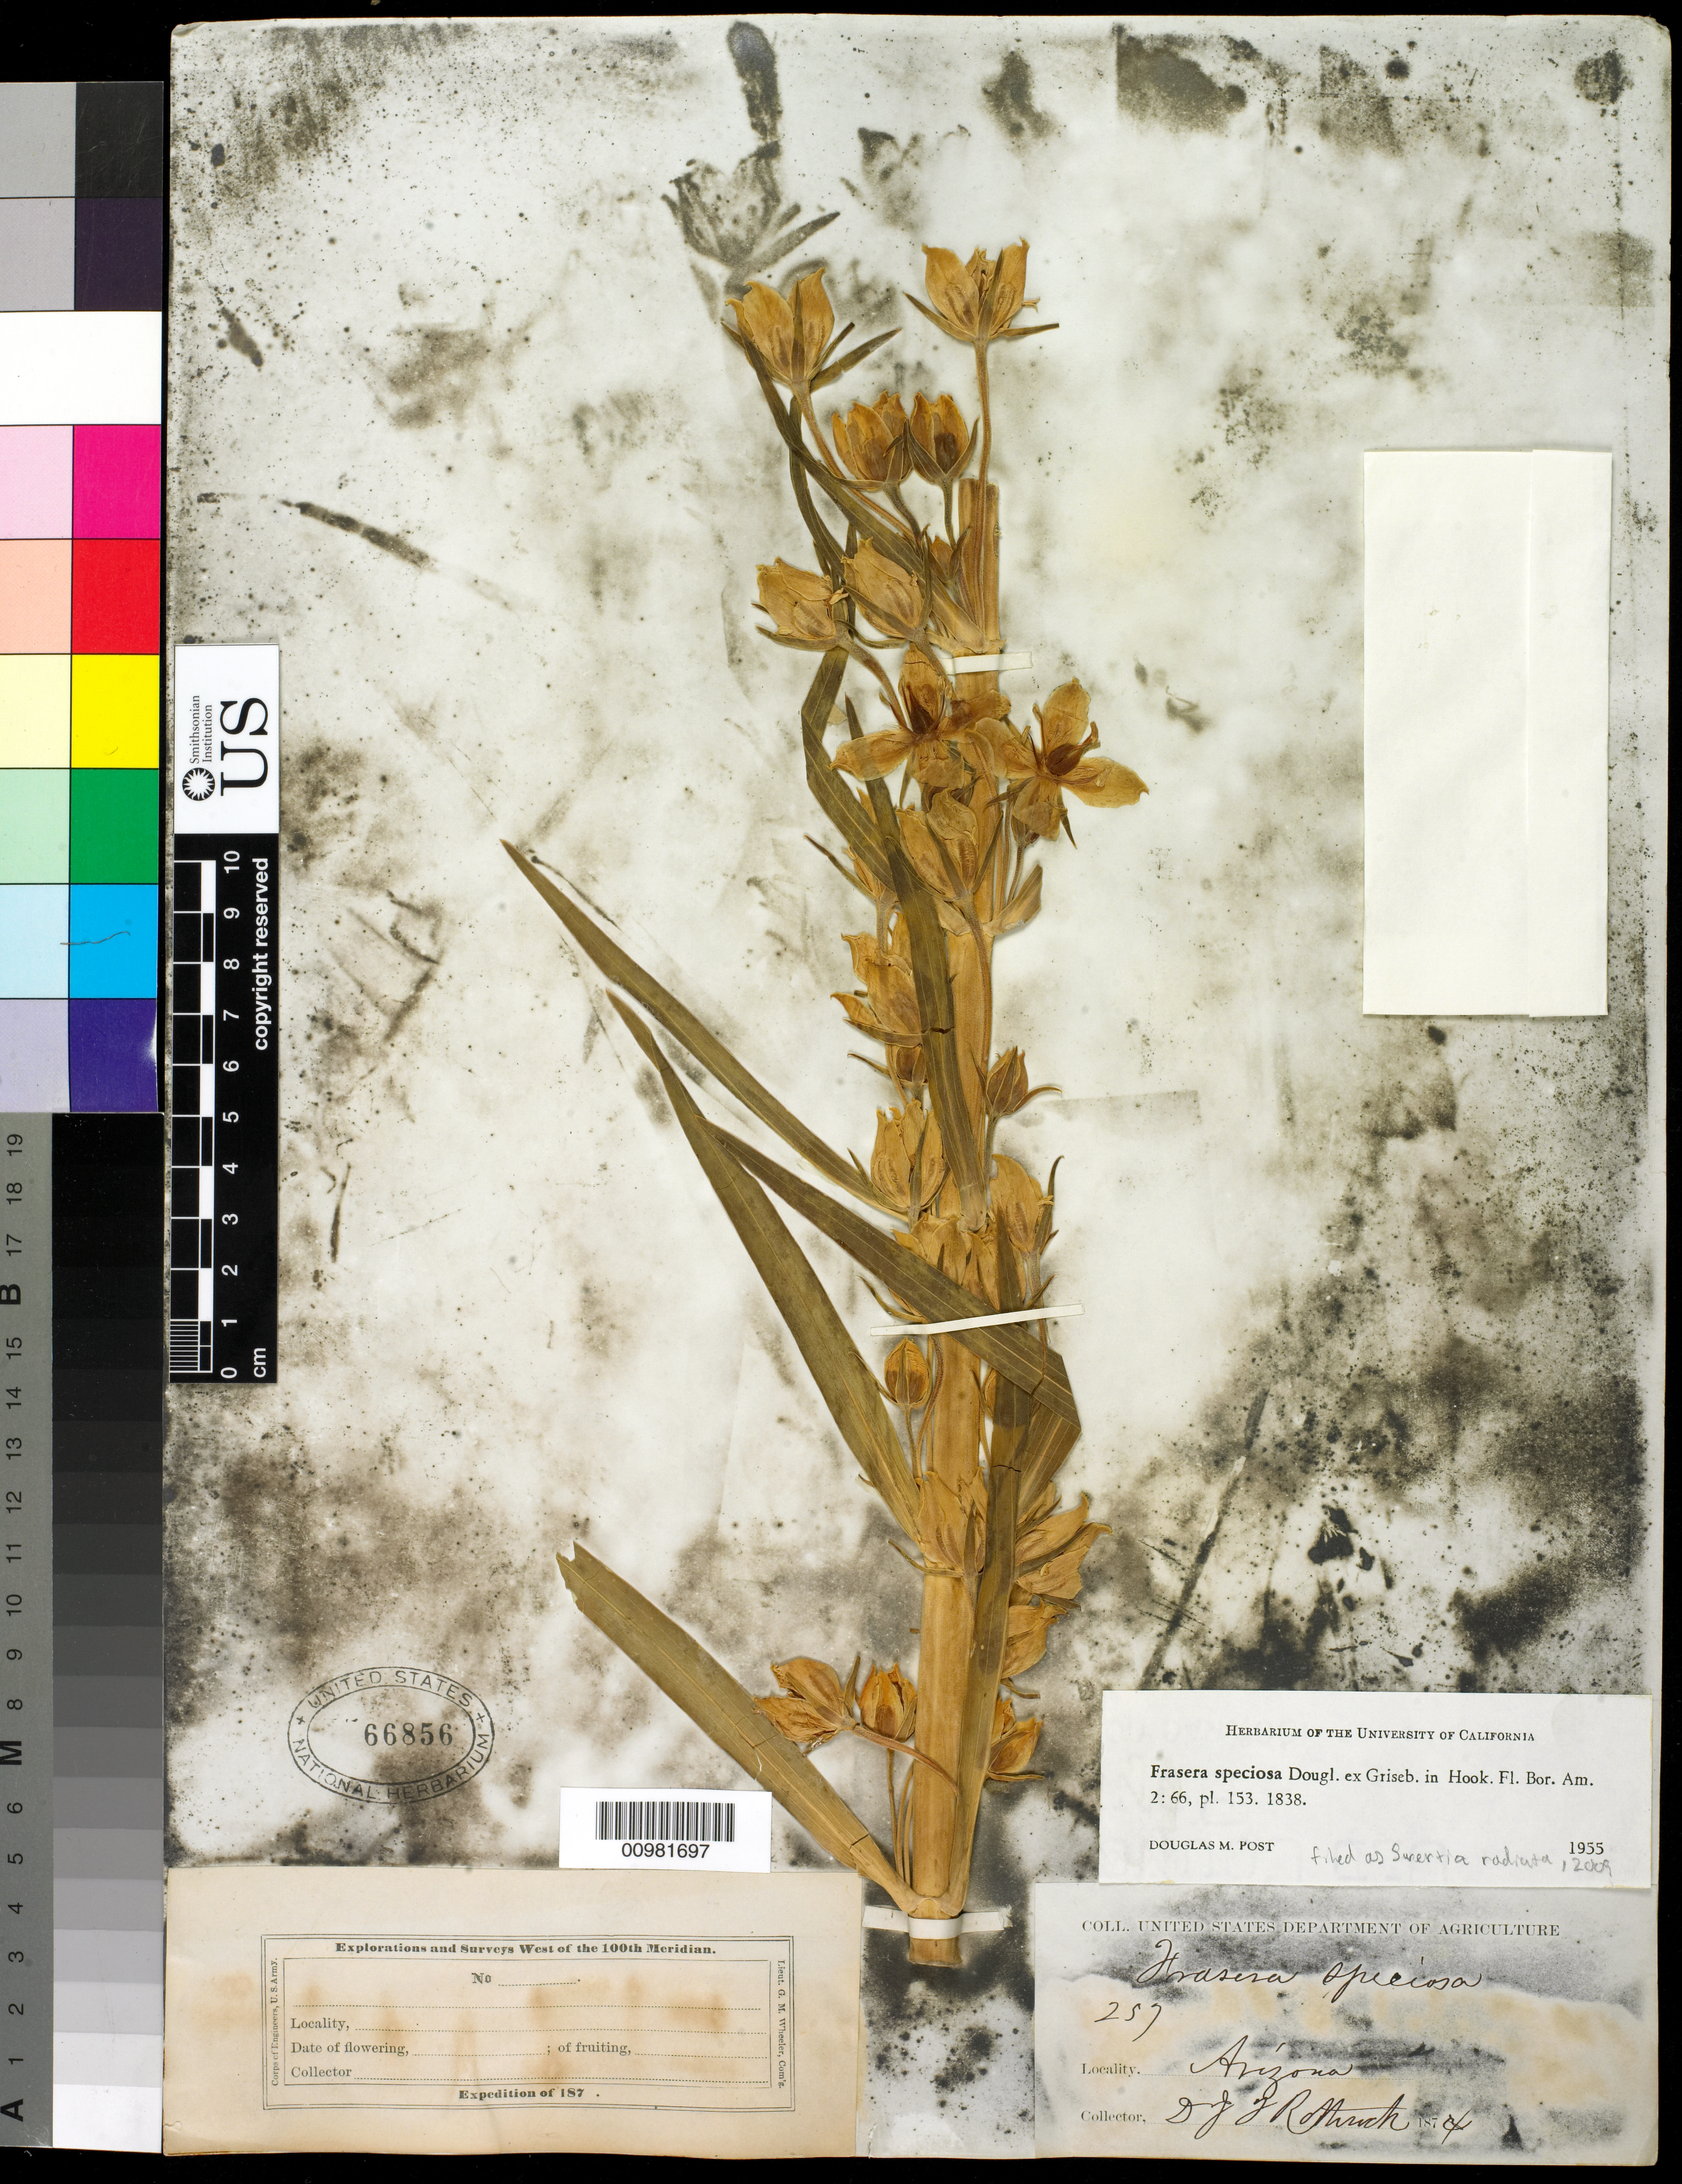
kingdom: Plantae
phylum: Tracheophyta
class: Magnoliopsida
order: Gentianales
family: Gentianaceae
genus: Swertia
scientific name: Swertia radiata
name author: (Kellogg) Kuntze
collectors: J. T. Rothrock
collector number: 257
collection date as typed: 1874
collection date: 1874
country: United States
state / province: Arizona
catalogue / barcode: US 66856